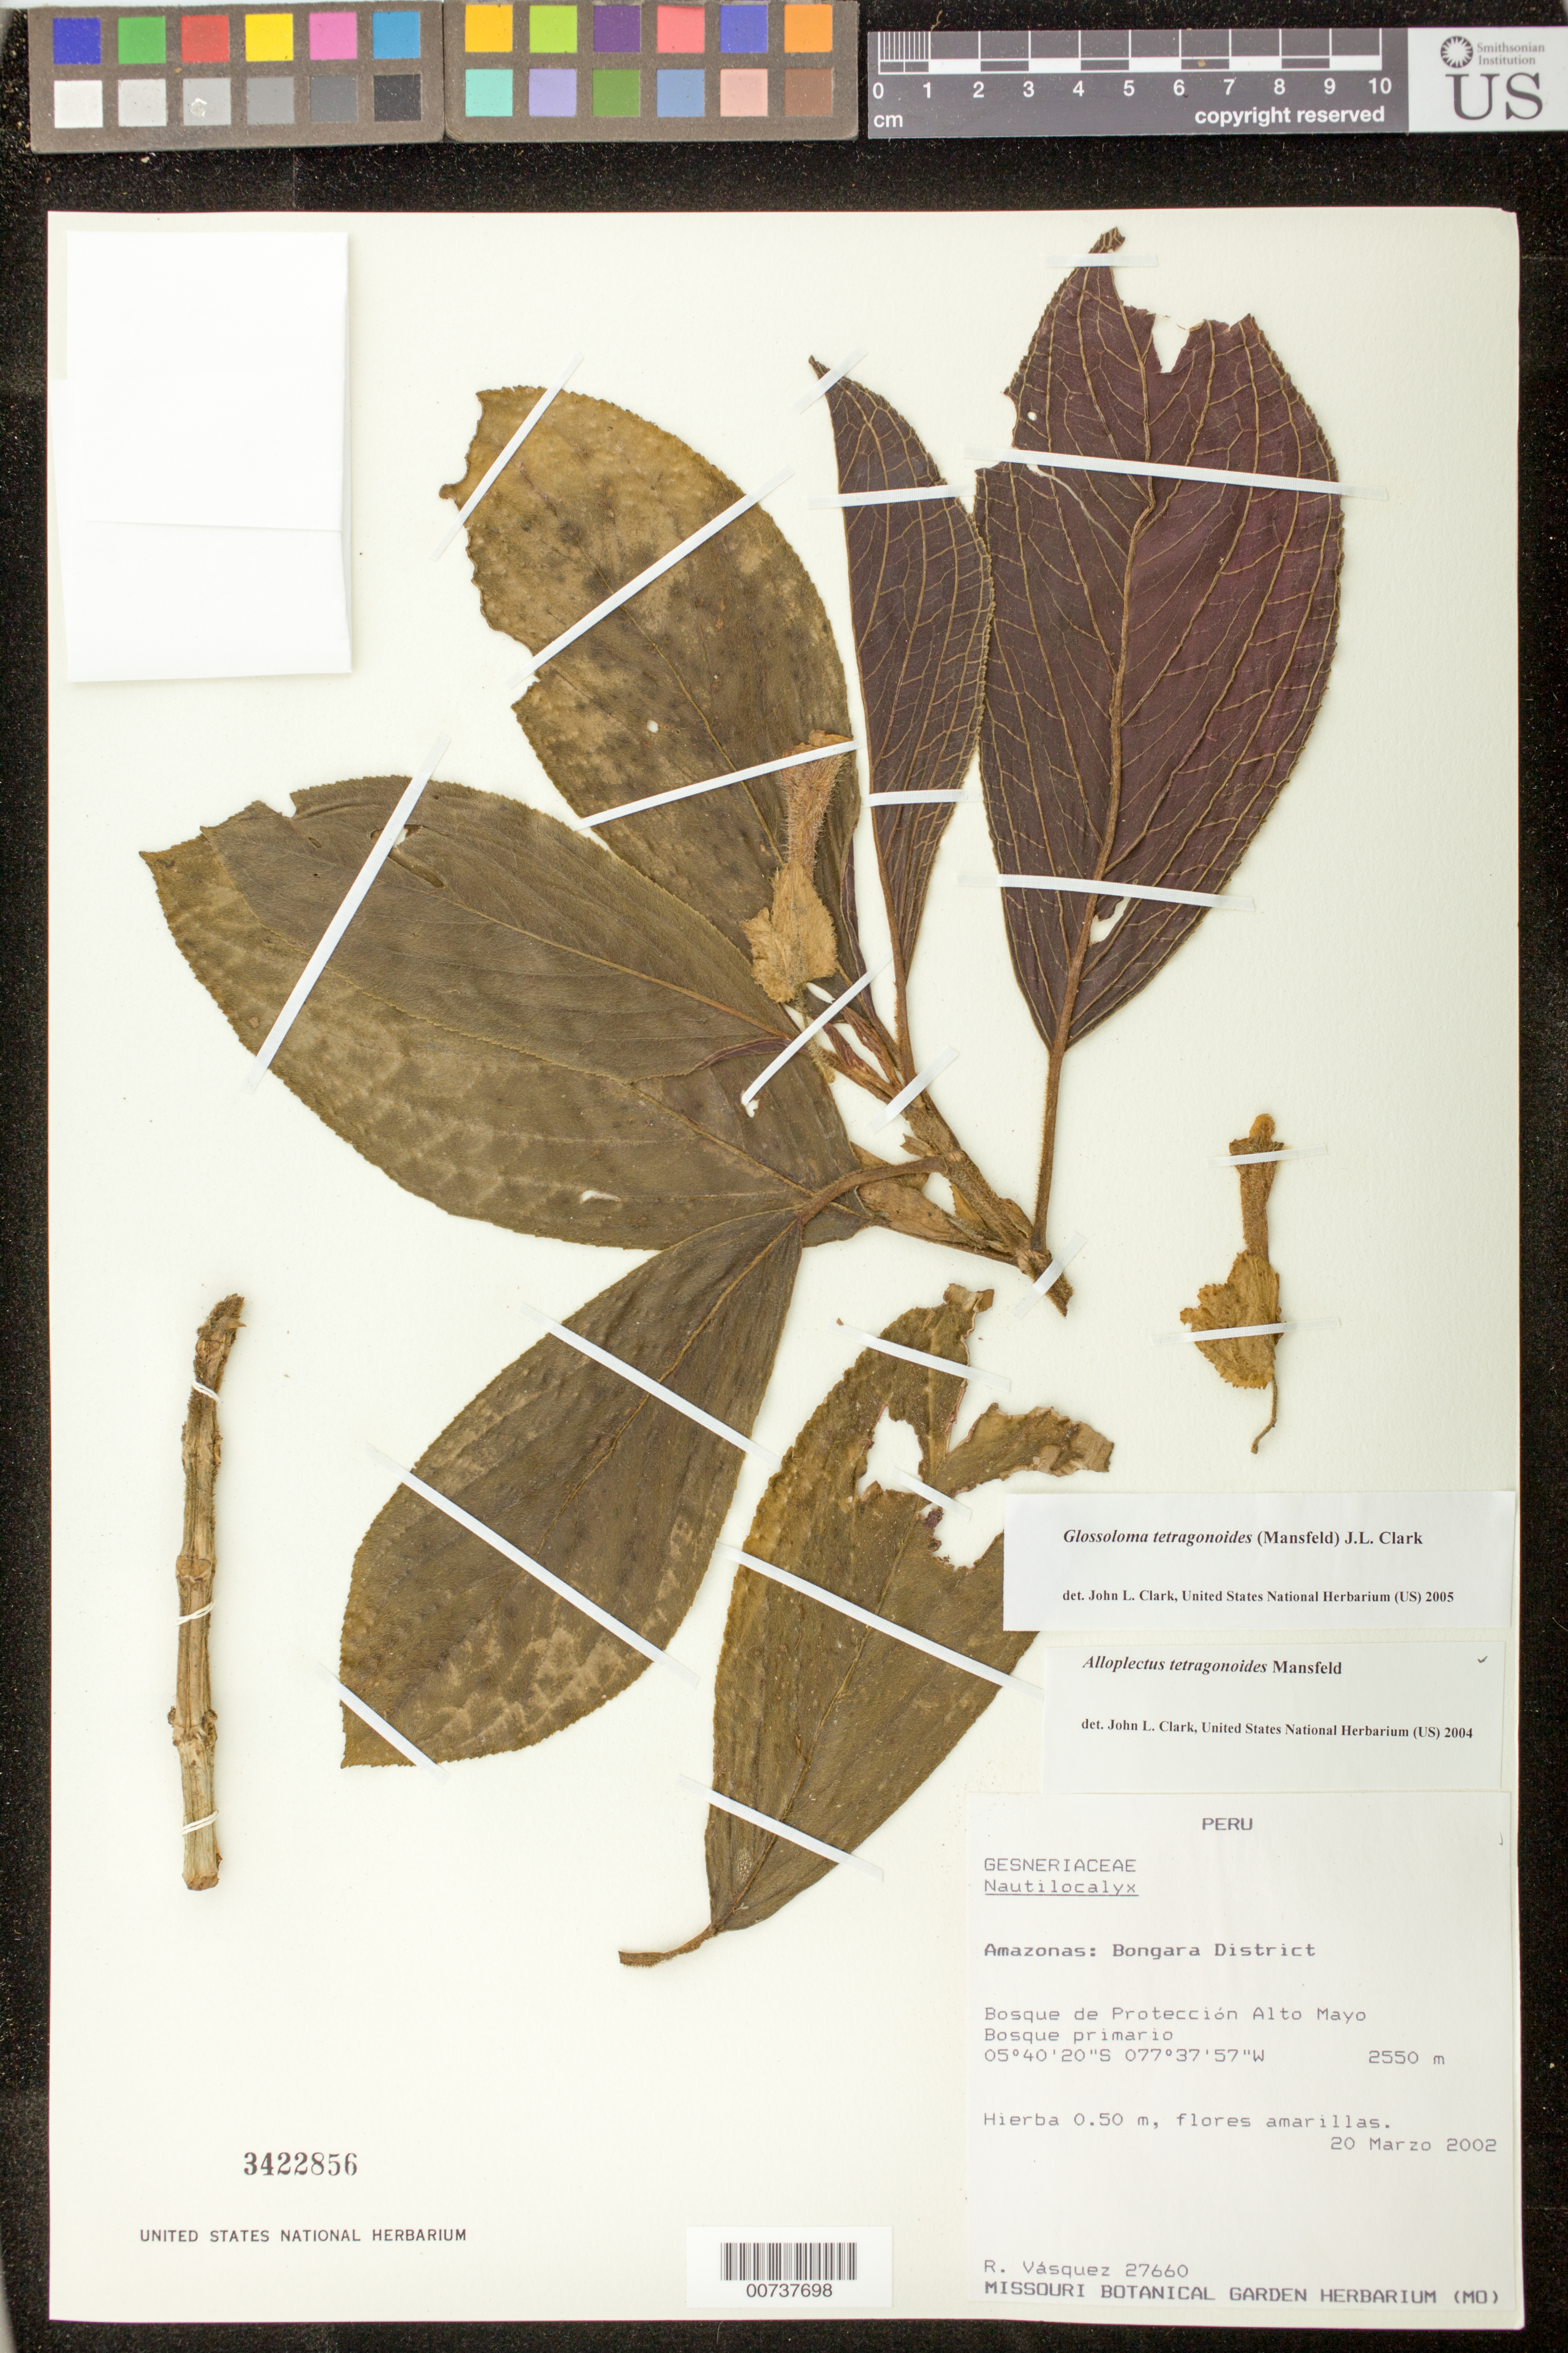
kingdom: Plantae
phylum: Tracheophyta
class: Magnoliopsida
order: Lamiales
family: Gesneriaceae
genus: Glossoloma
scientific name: Glossoloma tetragonoides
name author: (Mansf.) J.L. Clark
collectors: R. Vásquez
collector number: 27660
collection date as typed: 20 Mar 2002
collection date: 2002-03-20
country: Peru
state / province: Amazonas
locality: Bongara District, Bosque de Protección Alto Mayo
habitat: Bosque primario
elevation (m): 2550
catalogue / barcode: US 3422856